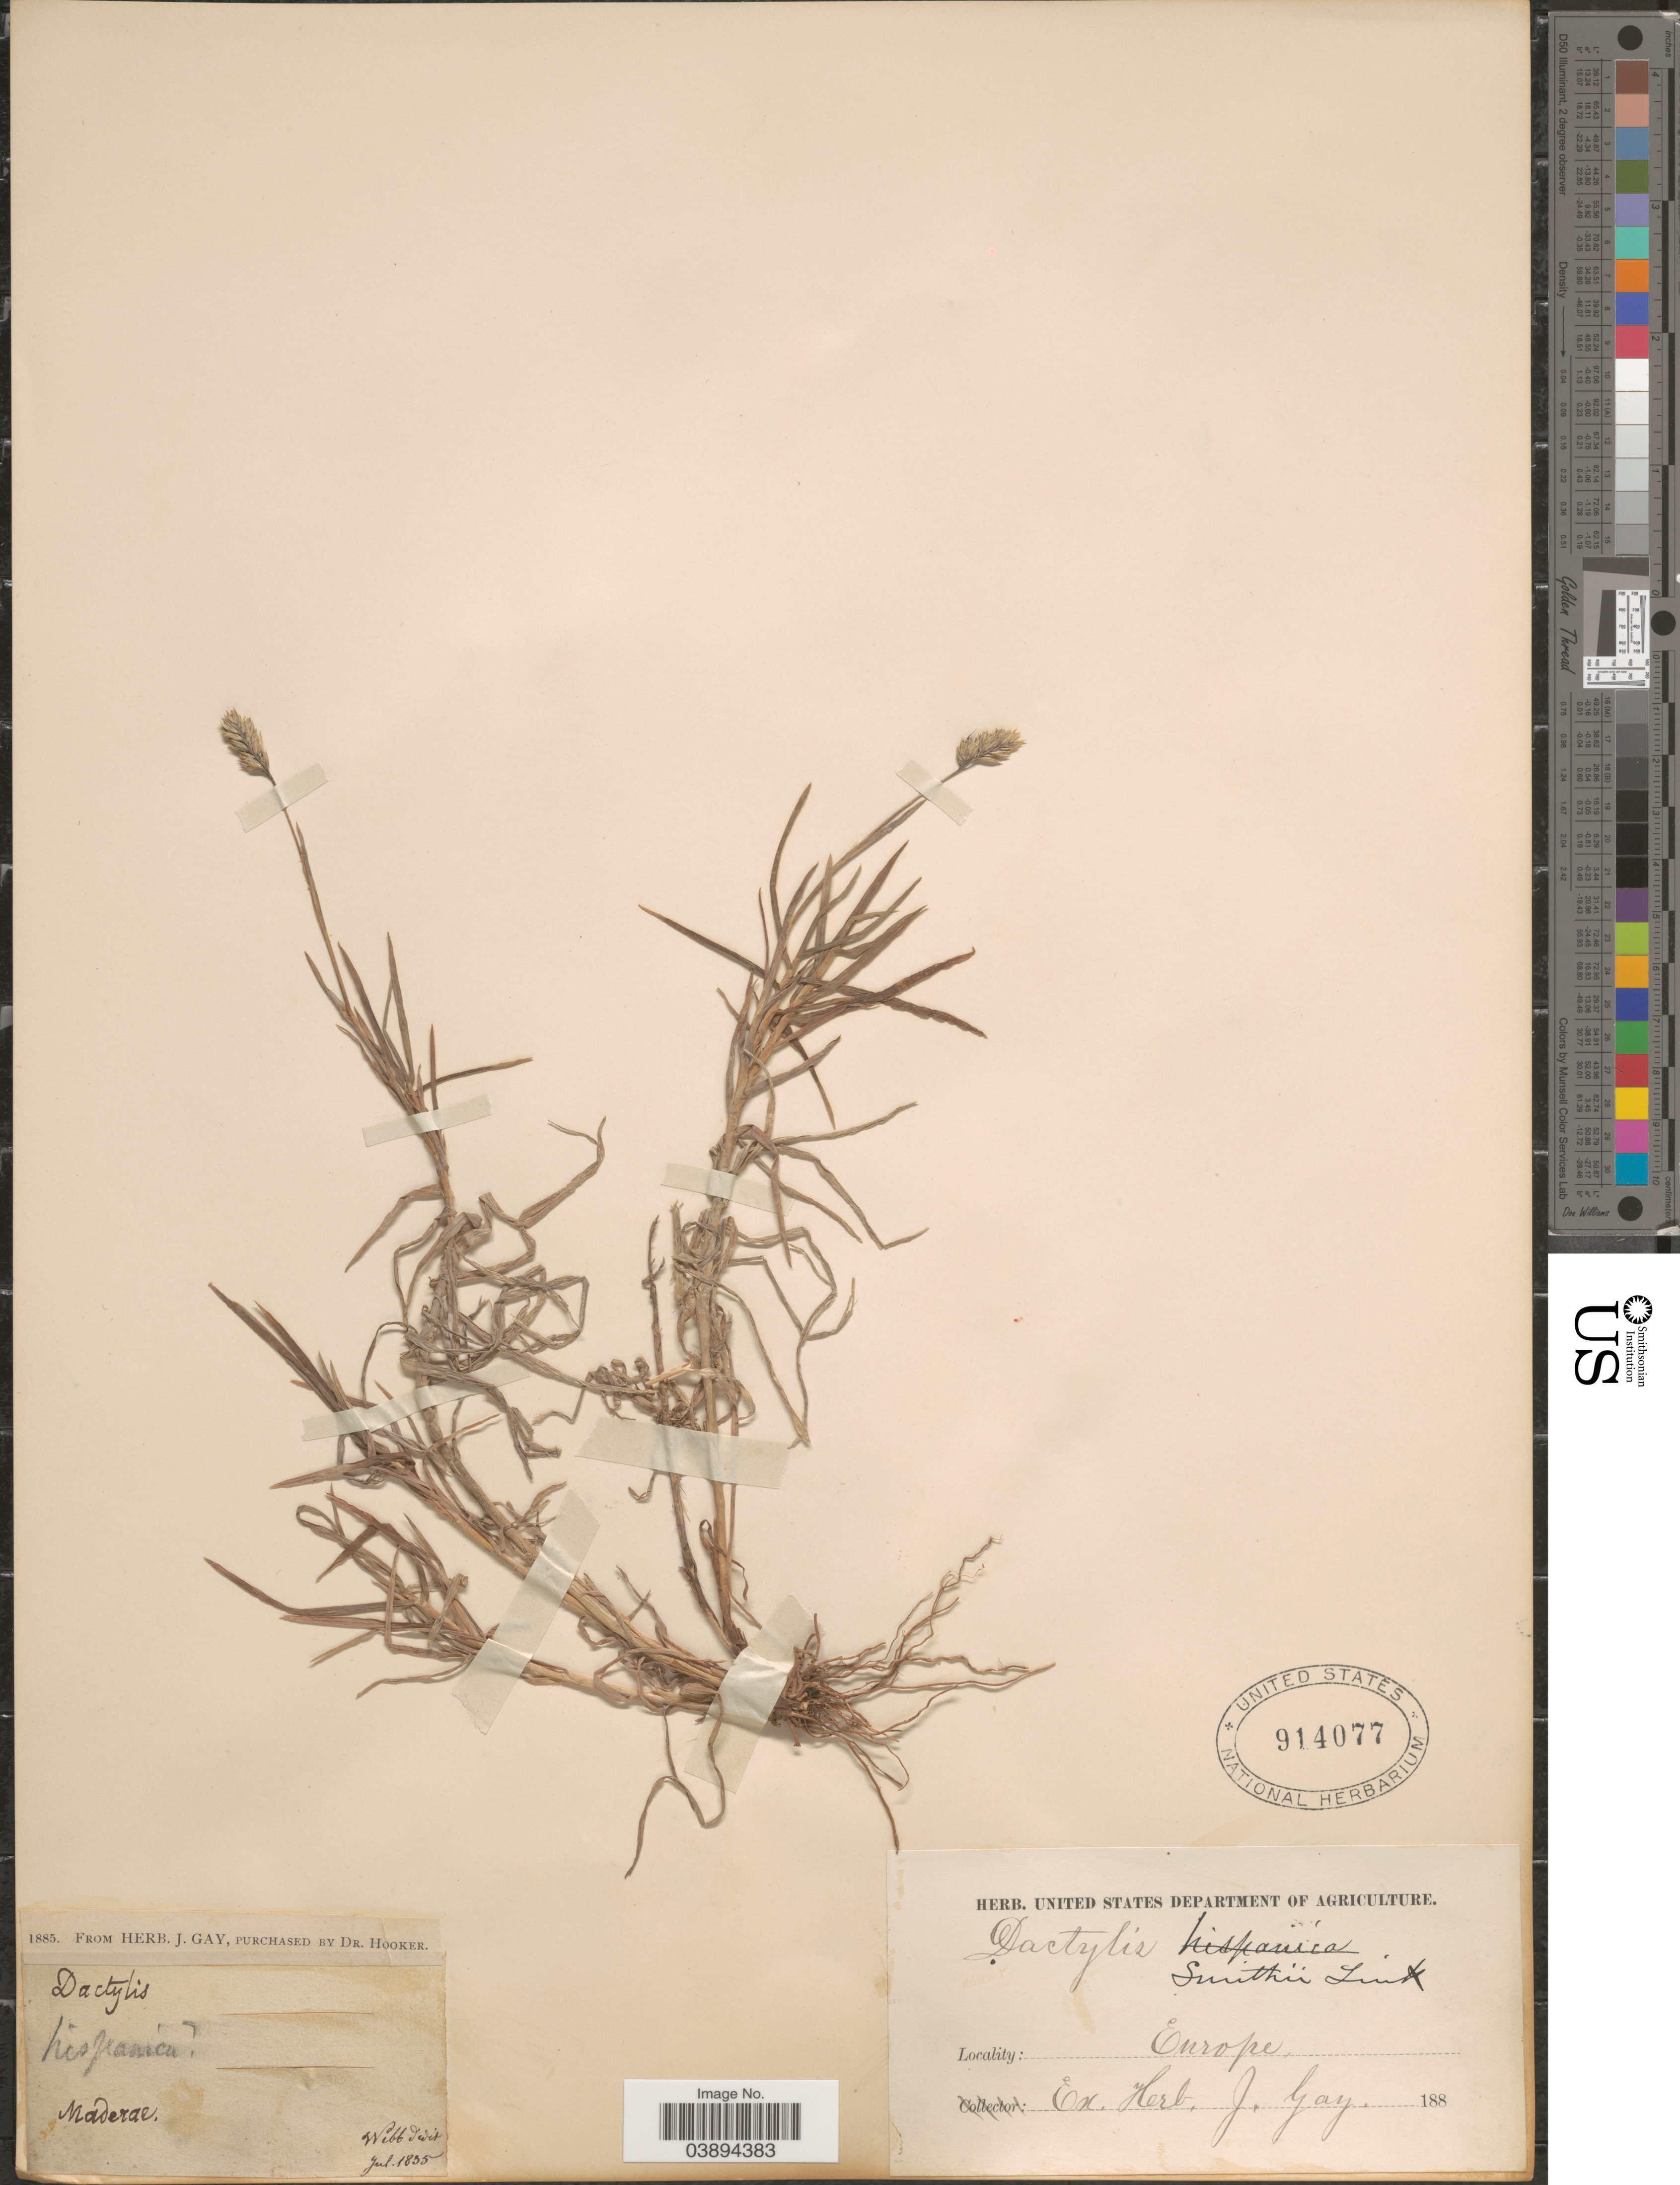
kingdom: Plantae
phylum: Tracheophyta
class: Liliopsida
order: Poales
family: Poaceae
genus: Dactylis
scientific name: Dactylis smithii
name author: Link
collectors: ex herb. J. Gay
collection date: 1885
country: Portugal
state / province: Madeira (Aut. Reg.)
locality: Hispanica. Maderae. Europe.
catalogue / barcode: US 914077